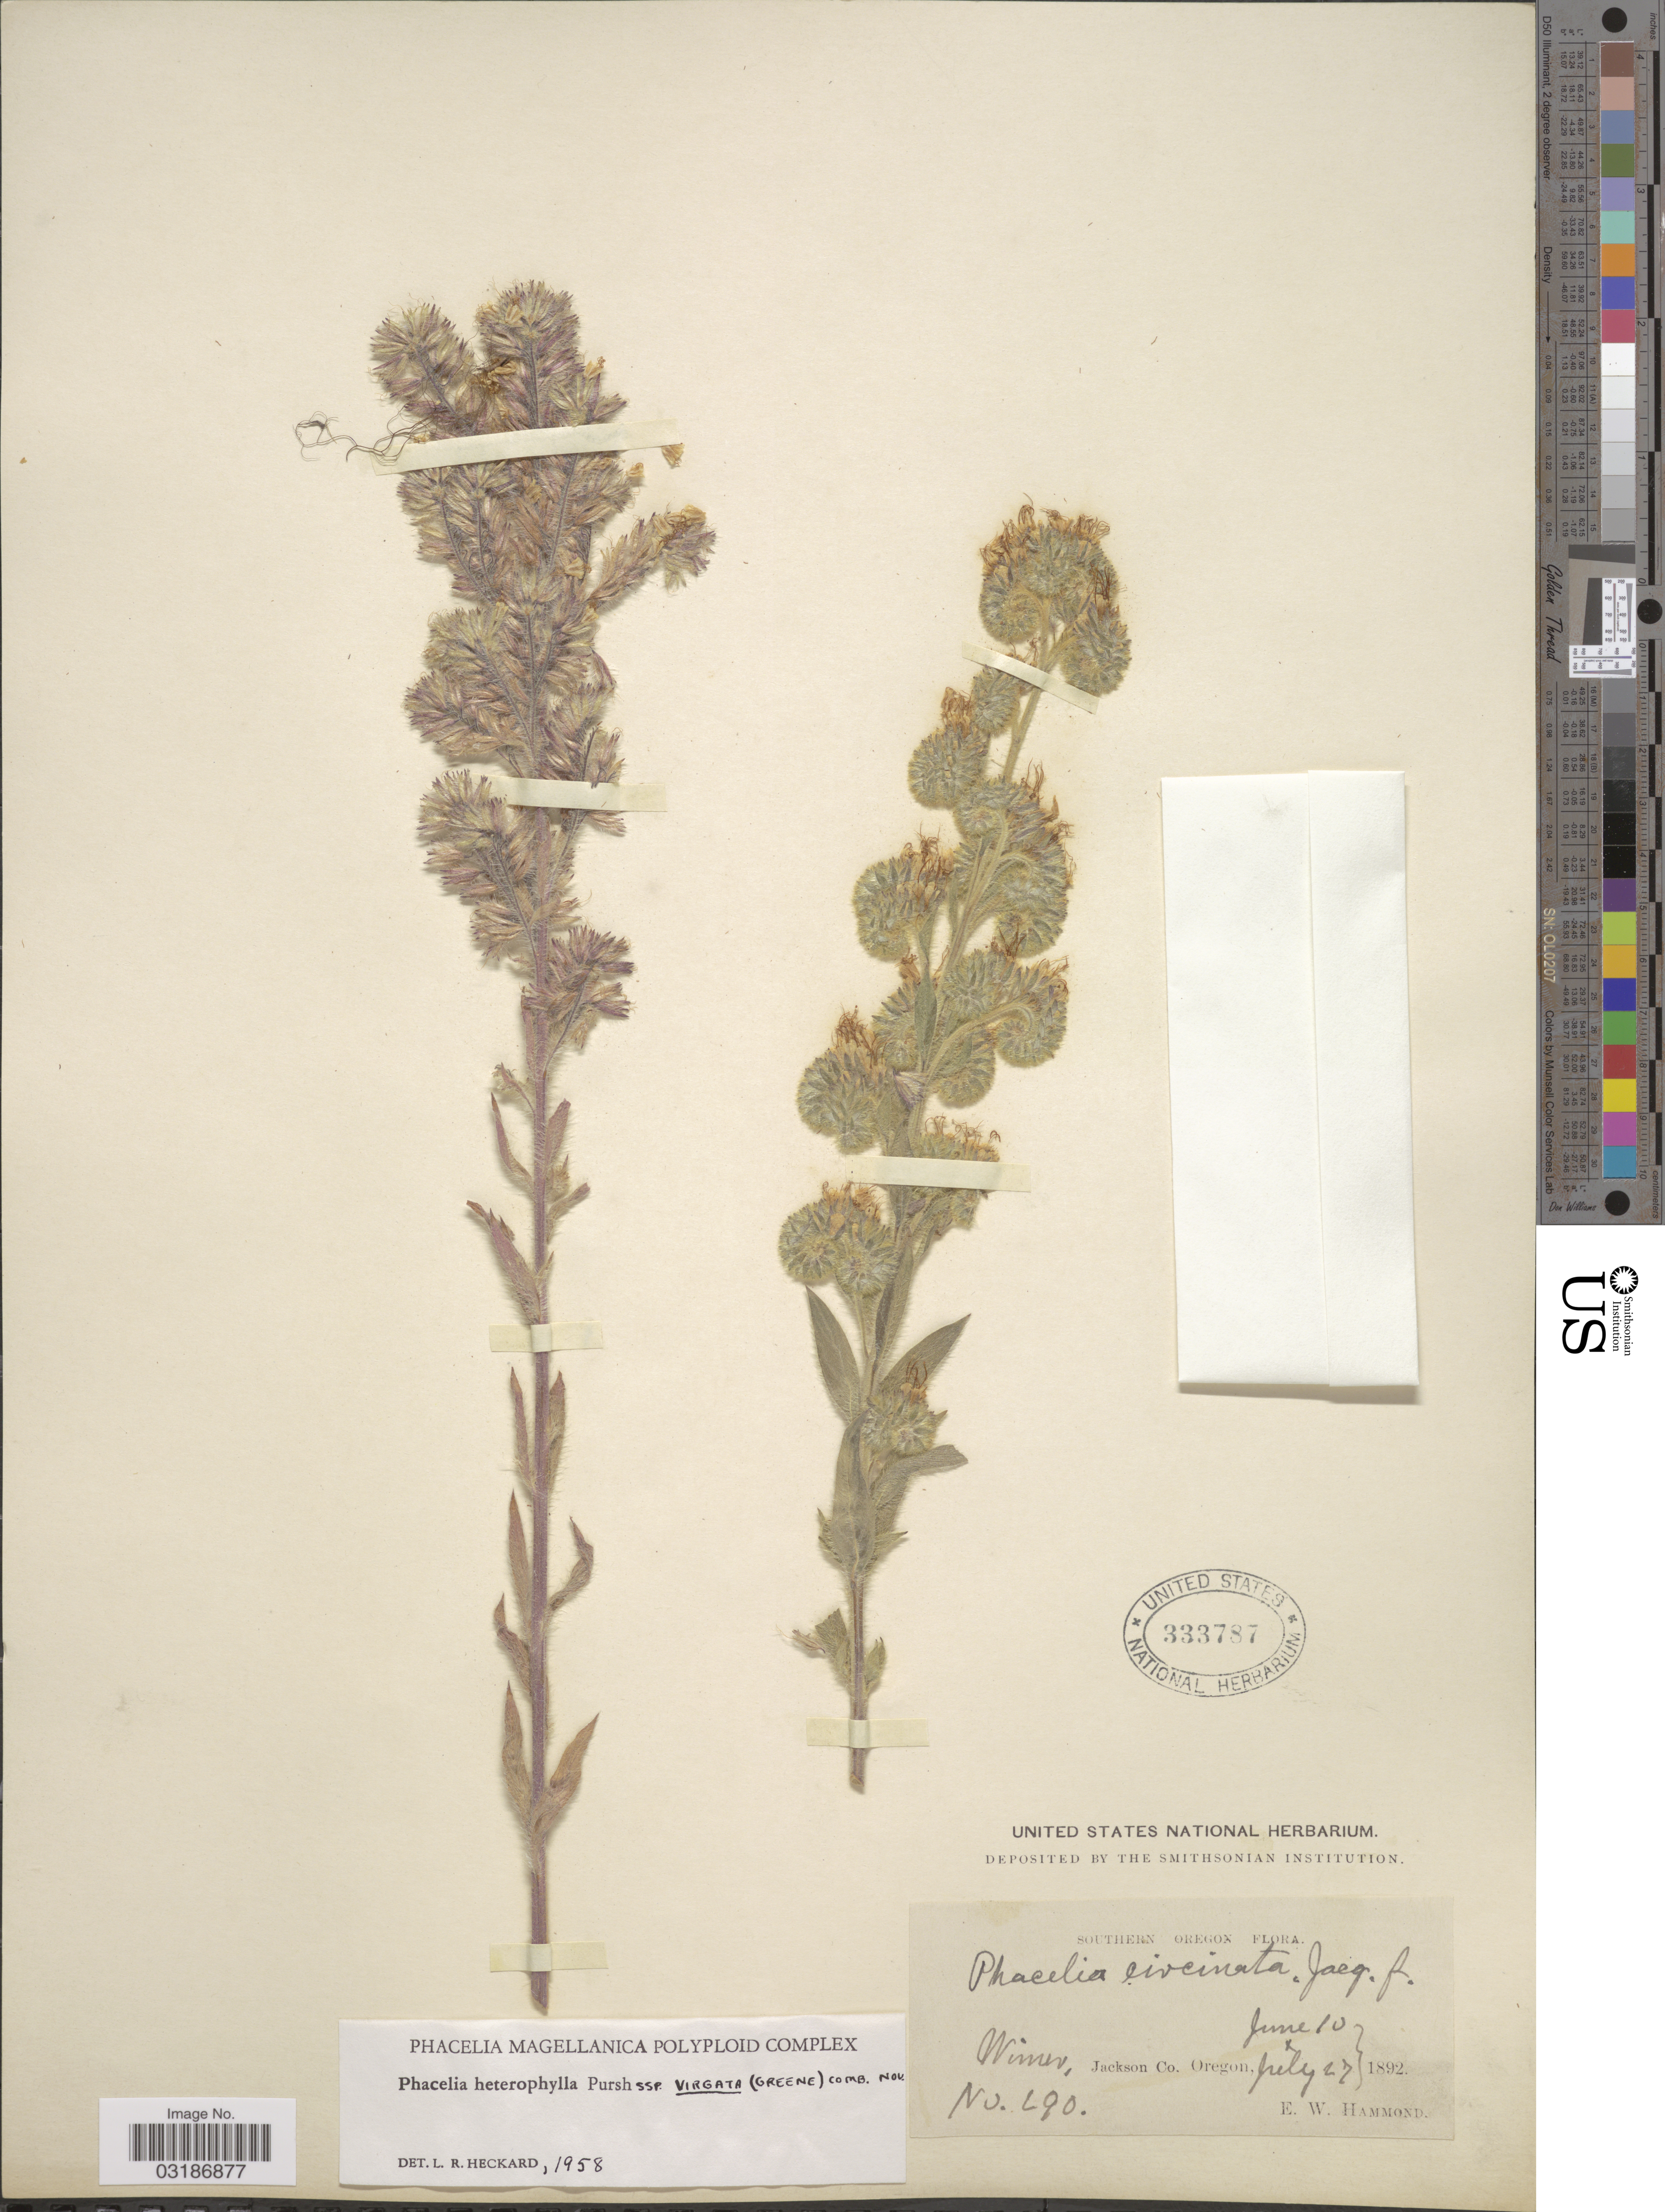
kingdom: Plantae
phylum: Tracheophyta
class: Magnoliopsida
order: Boraginales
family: Hydrophyllaceae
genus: Phacelia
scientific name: Phacelia heterophylla subsp. virgata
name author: (Greene) Heckard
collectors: E. Hammond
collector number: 290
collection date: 1892-06-10/1892-07-27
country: United States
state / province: Oregon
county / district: Jackson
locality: Southern Oregon. Wimer, Jackson Co.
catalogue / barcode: US 333787